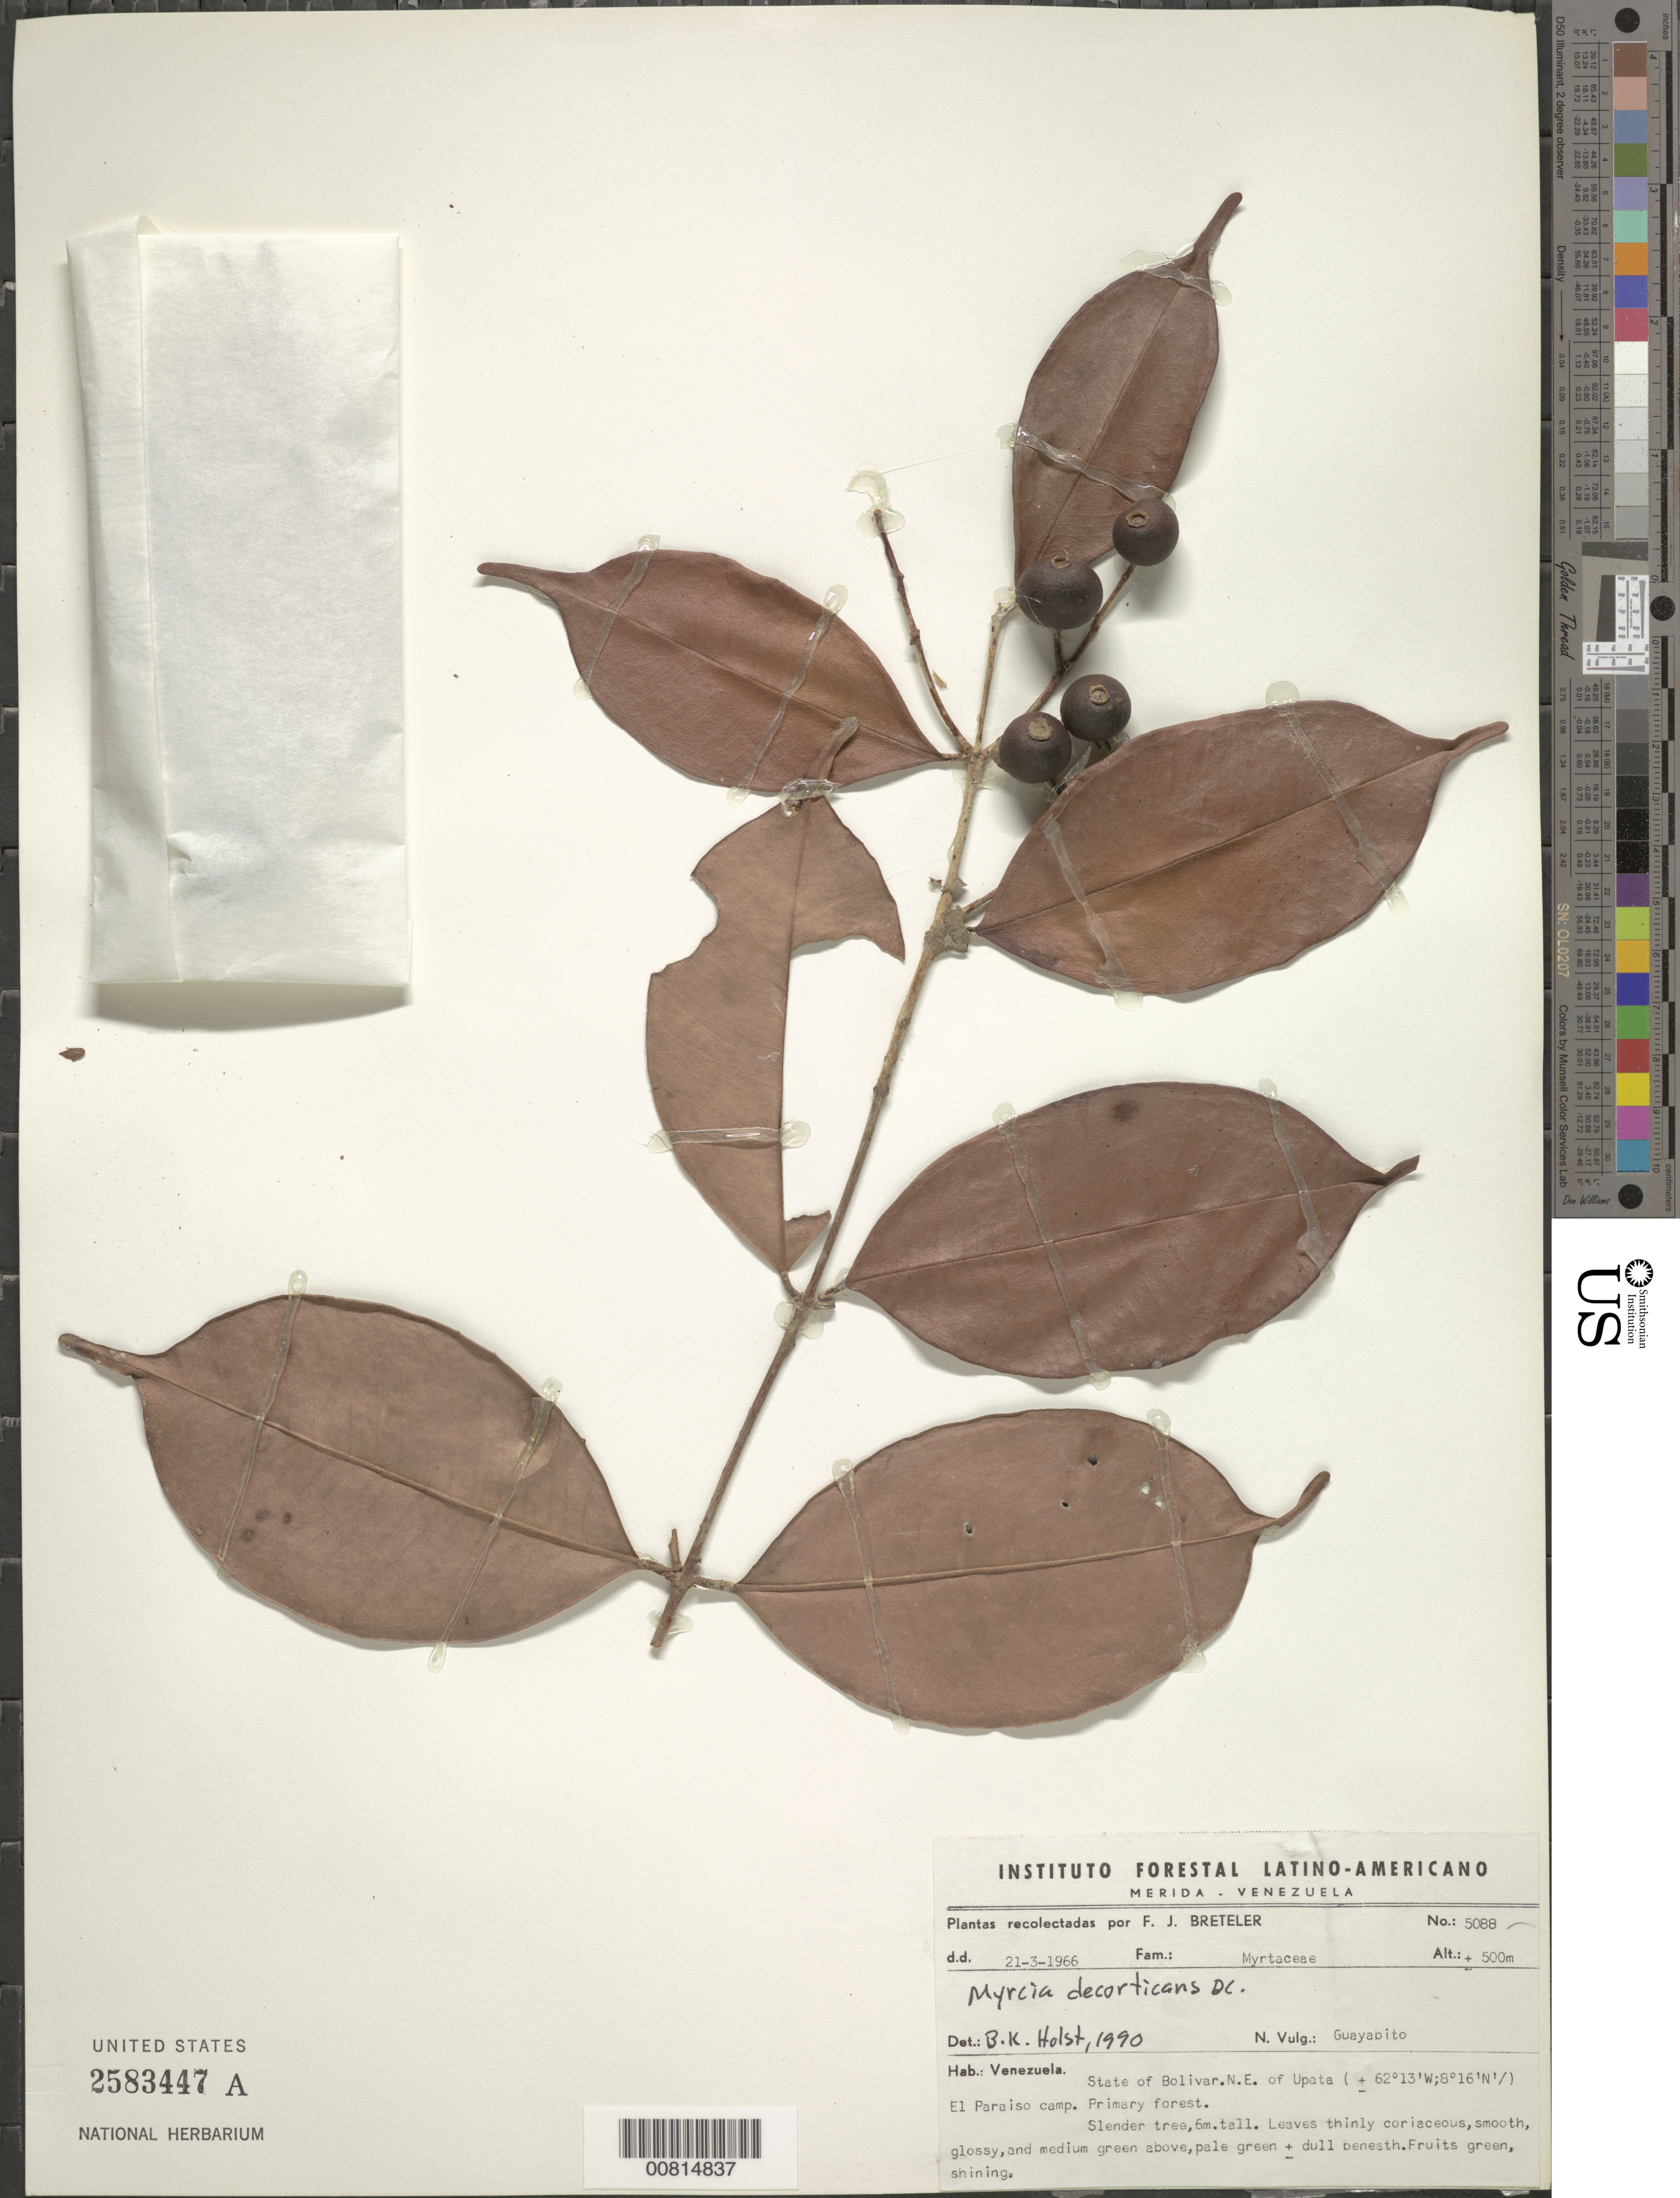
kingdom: Plantae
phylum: Tracheophyta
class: Magnoliopsida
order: Myrtales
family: Myrtaceae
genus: Myrcia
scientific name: Myrcia decorticans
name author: DC.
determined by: Holst, Bruce K.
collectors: F. J. Breteler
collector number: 5088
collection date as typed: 21-Mar-66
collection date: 1966-03-21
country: Venezuela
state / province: Bolívar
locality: Upata, NE of, near El Paraiso camp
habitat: Primary forest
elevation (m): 500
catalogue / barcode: US 2583447A